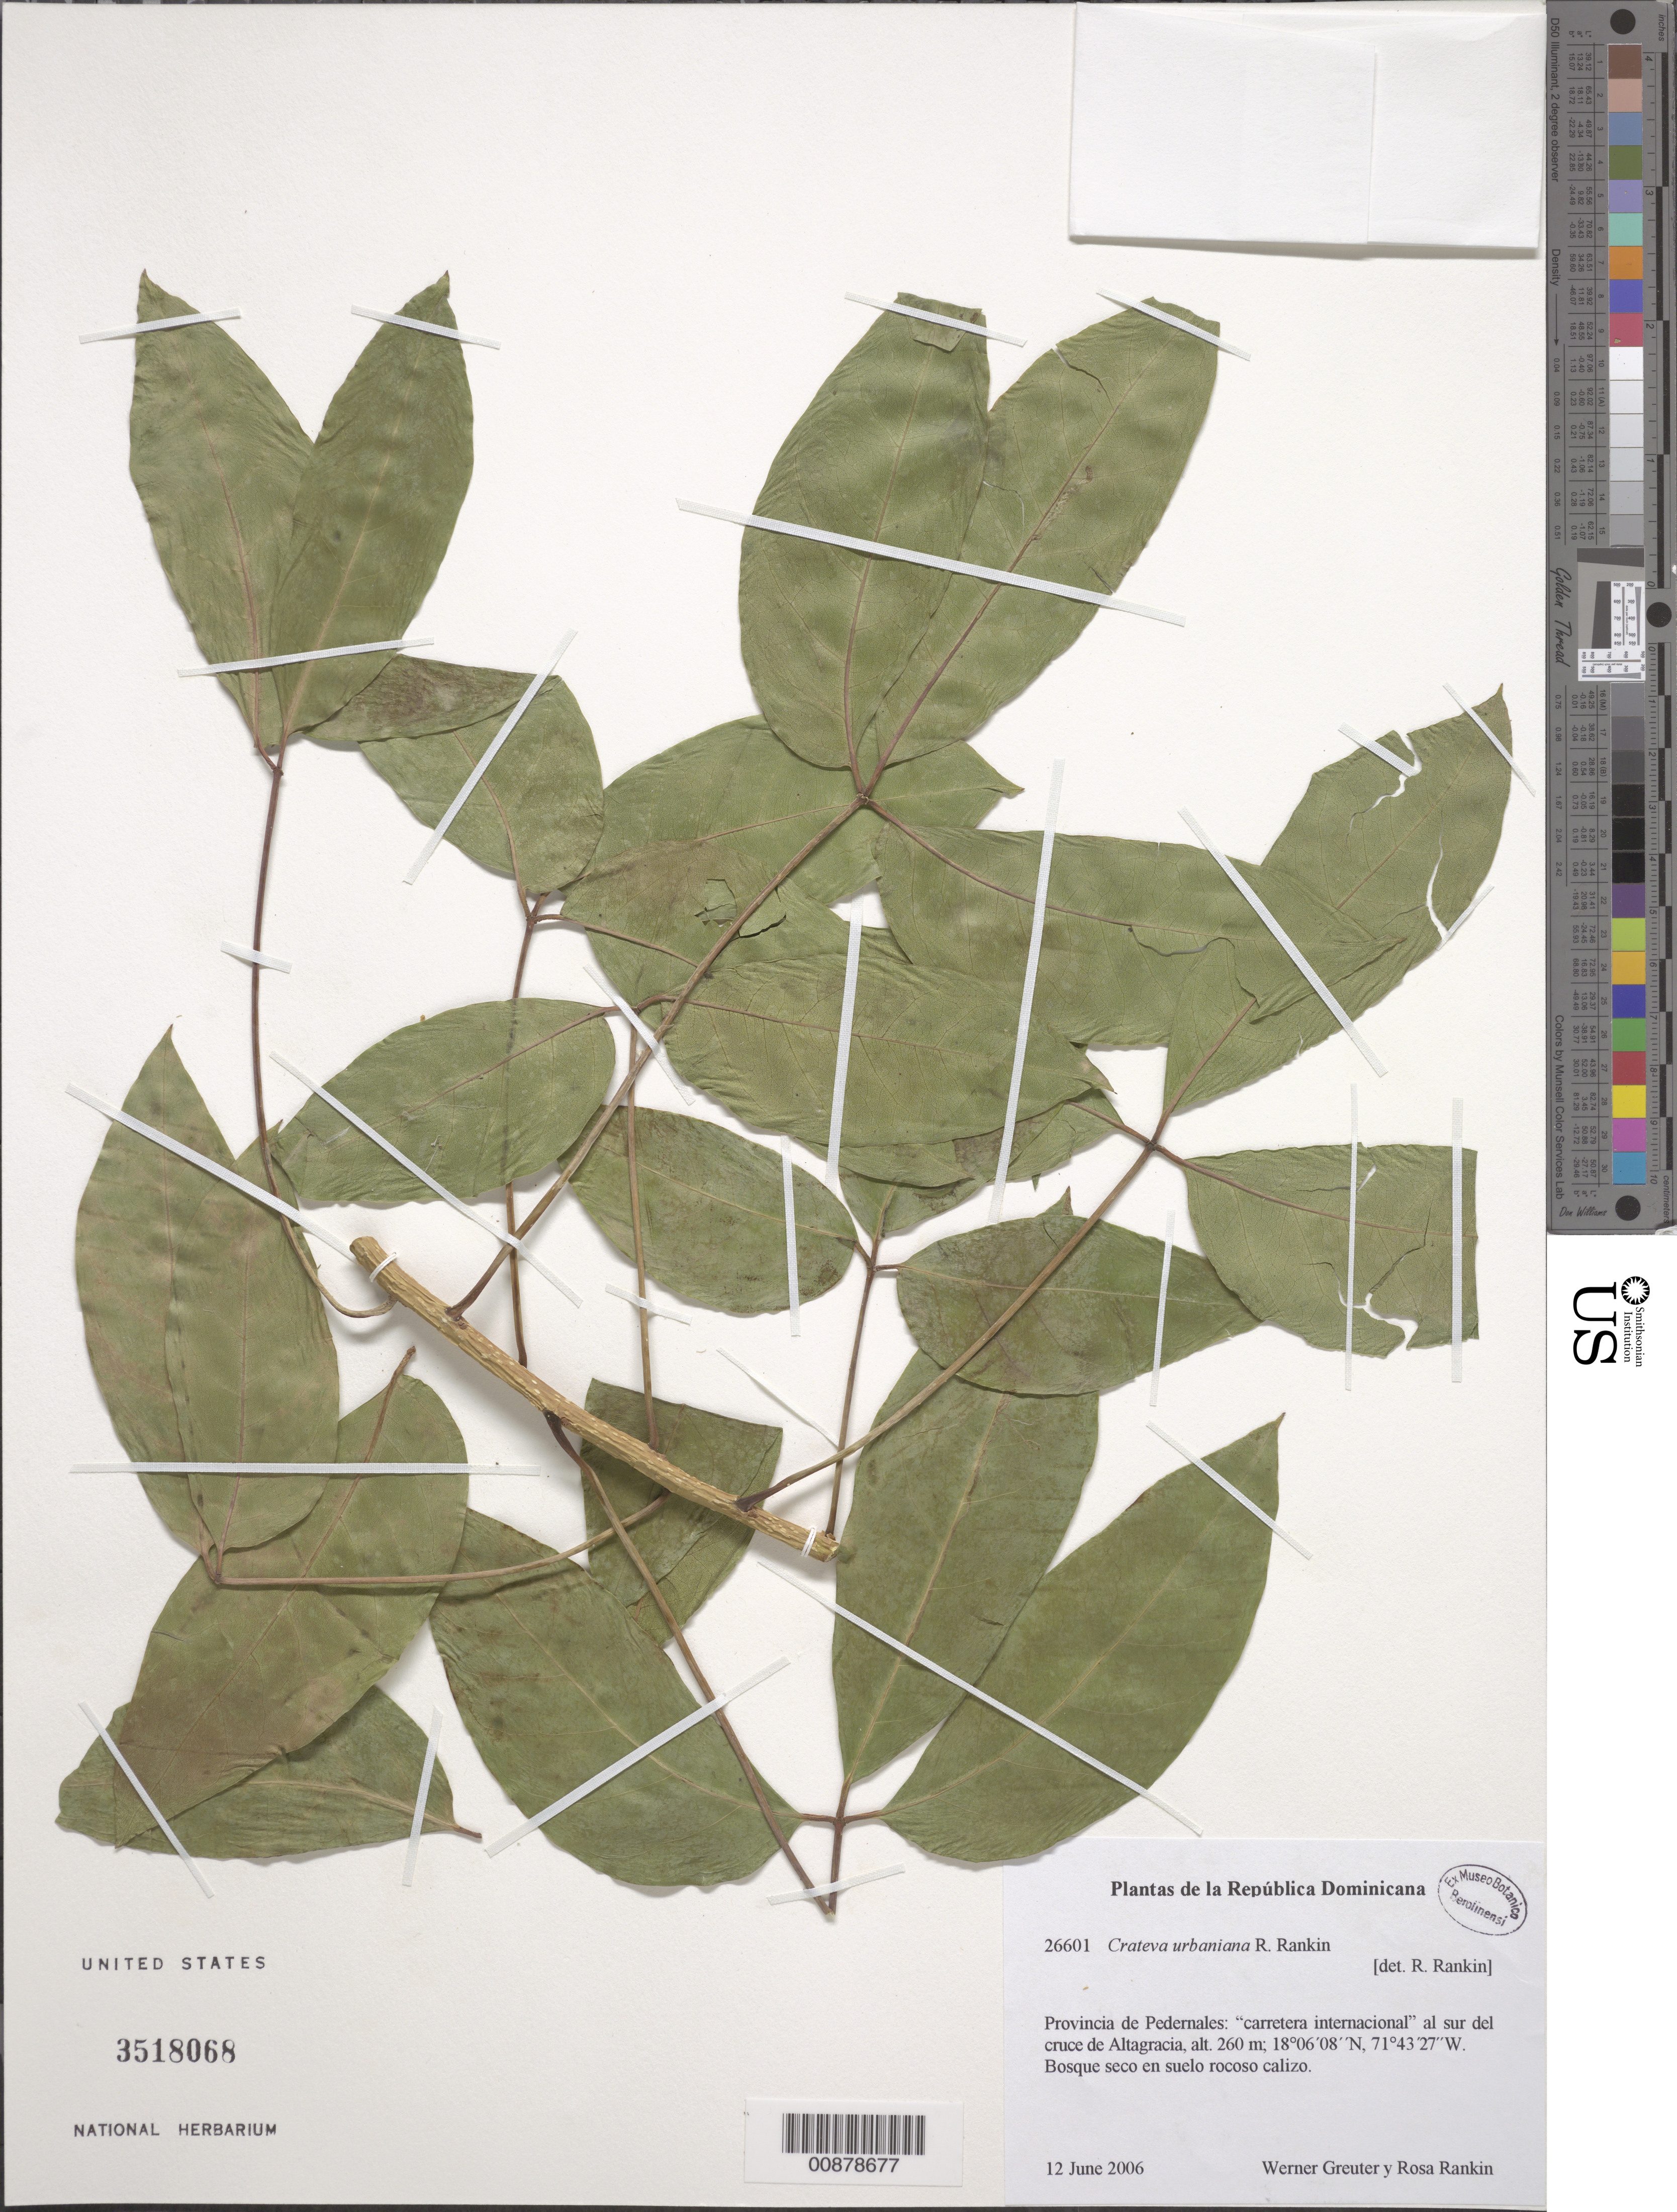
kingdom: Plantae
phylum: Tracheophyta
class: Magnoliopsida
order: Brassicales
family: Capparaceae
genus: Crateva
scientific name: Crateva urbaniana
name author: R. Rankin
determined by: Rankin Rodriguez, Rosa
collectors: W. Greuter & R. Rankin Rodriguez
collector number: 26601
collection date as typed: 12 Jun 2006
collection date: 2006-06-12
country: Dominican Republic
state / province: Pedernales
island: Hispaniola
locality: "Carretera internacional" al sur del cruce de Altagracia.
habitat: Bosque seco en suelo rocoso calizo.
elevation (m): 260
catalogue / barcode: US 3518068